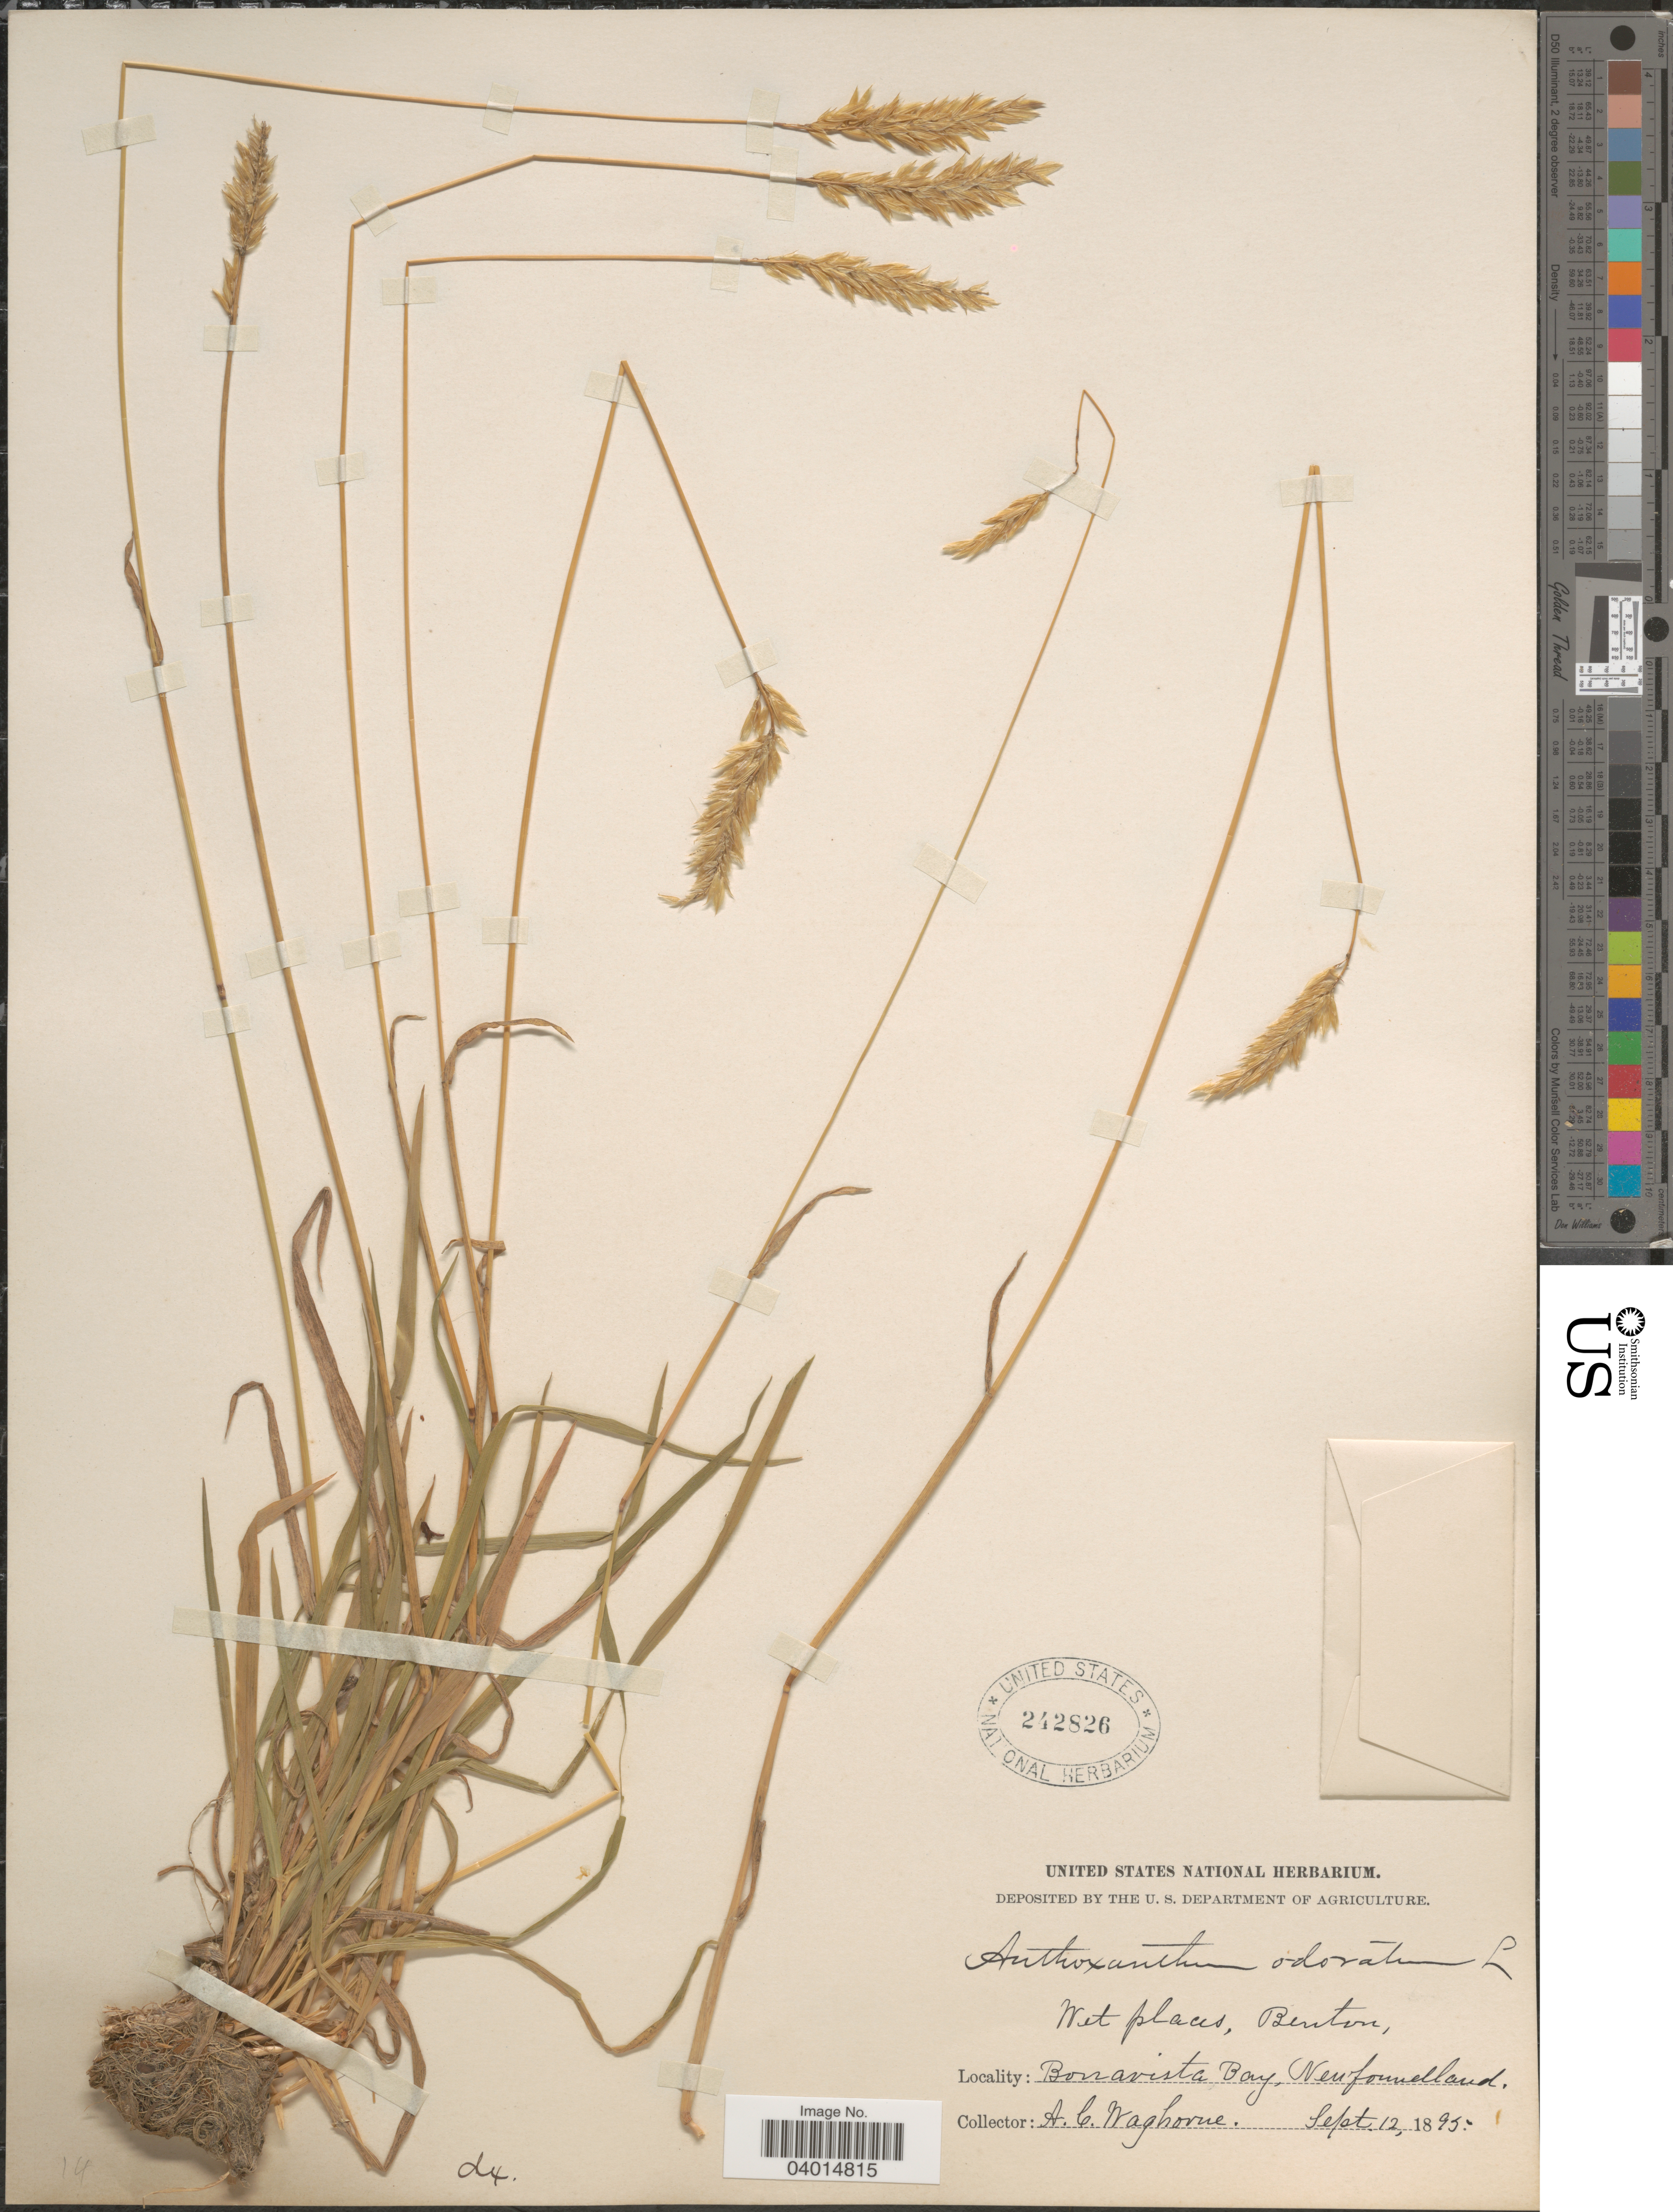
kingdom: Plantae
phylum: Tracheophyta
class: Liliopsida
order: Poales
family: Poaceae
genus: Anthoxanthum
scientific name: Anthoxanthum odoratum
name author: L.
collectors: A. Waghorne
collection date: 1895-09-12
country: Canada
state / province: Newfoundland and Labrador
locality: Wet places, Benton, Bonavista Bay.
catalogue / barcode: US 242826